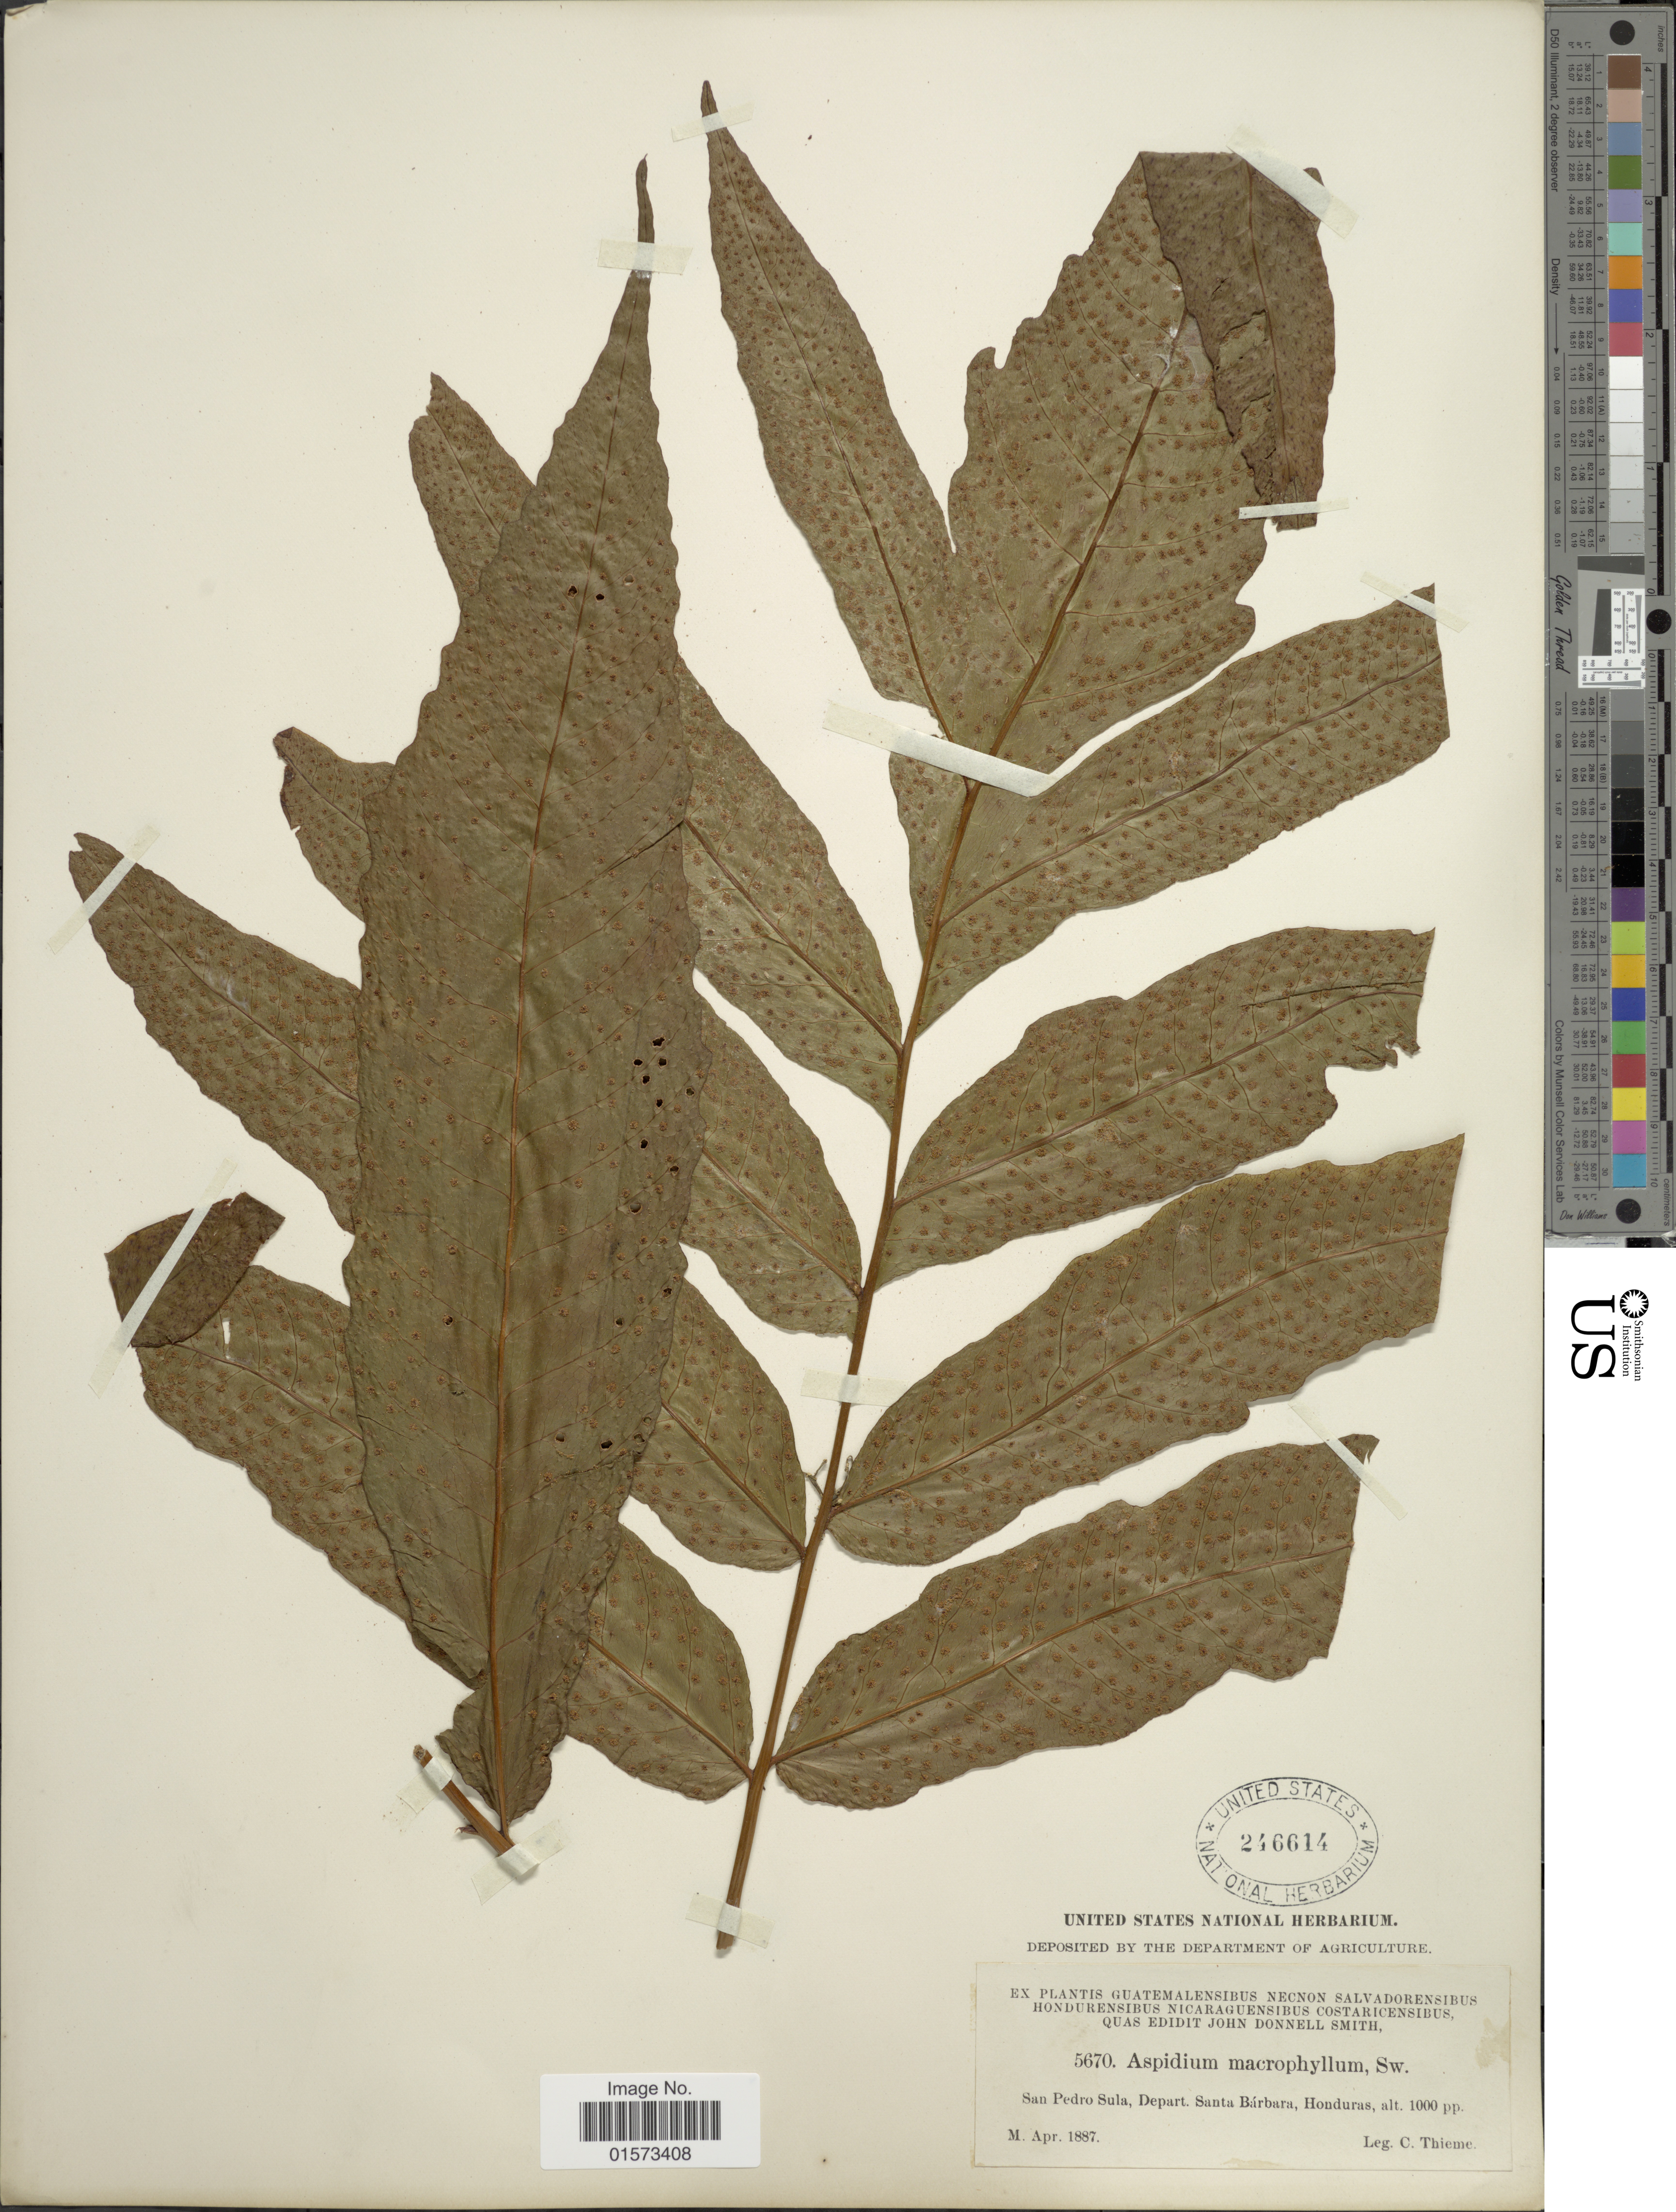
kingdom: Plantae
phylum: Tracheophyta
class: Polypodiopsida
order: Polypodiales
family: Tectariaceae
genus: Tectaria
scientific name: Tectaria incisa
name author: Cav.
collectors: C. Thieme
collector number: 5670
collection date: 1887-04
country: Honduras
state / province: Santa Bárbara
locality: San Pedro Sula, Depart. Santa Barbara, Honduras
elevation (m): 305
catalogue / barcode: US 246614